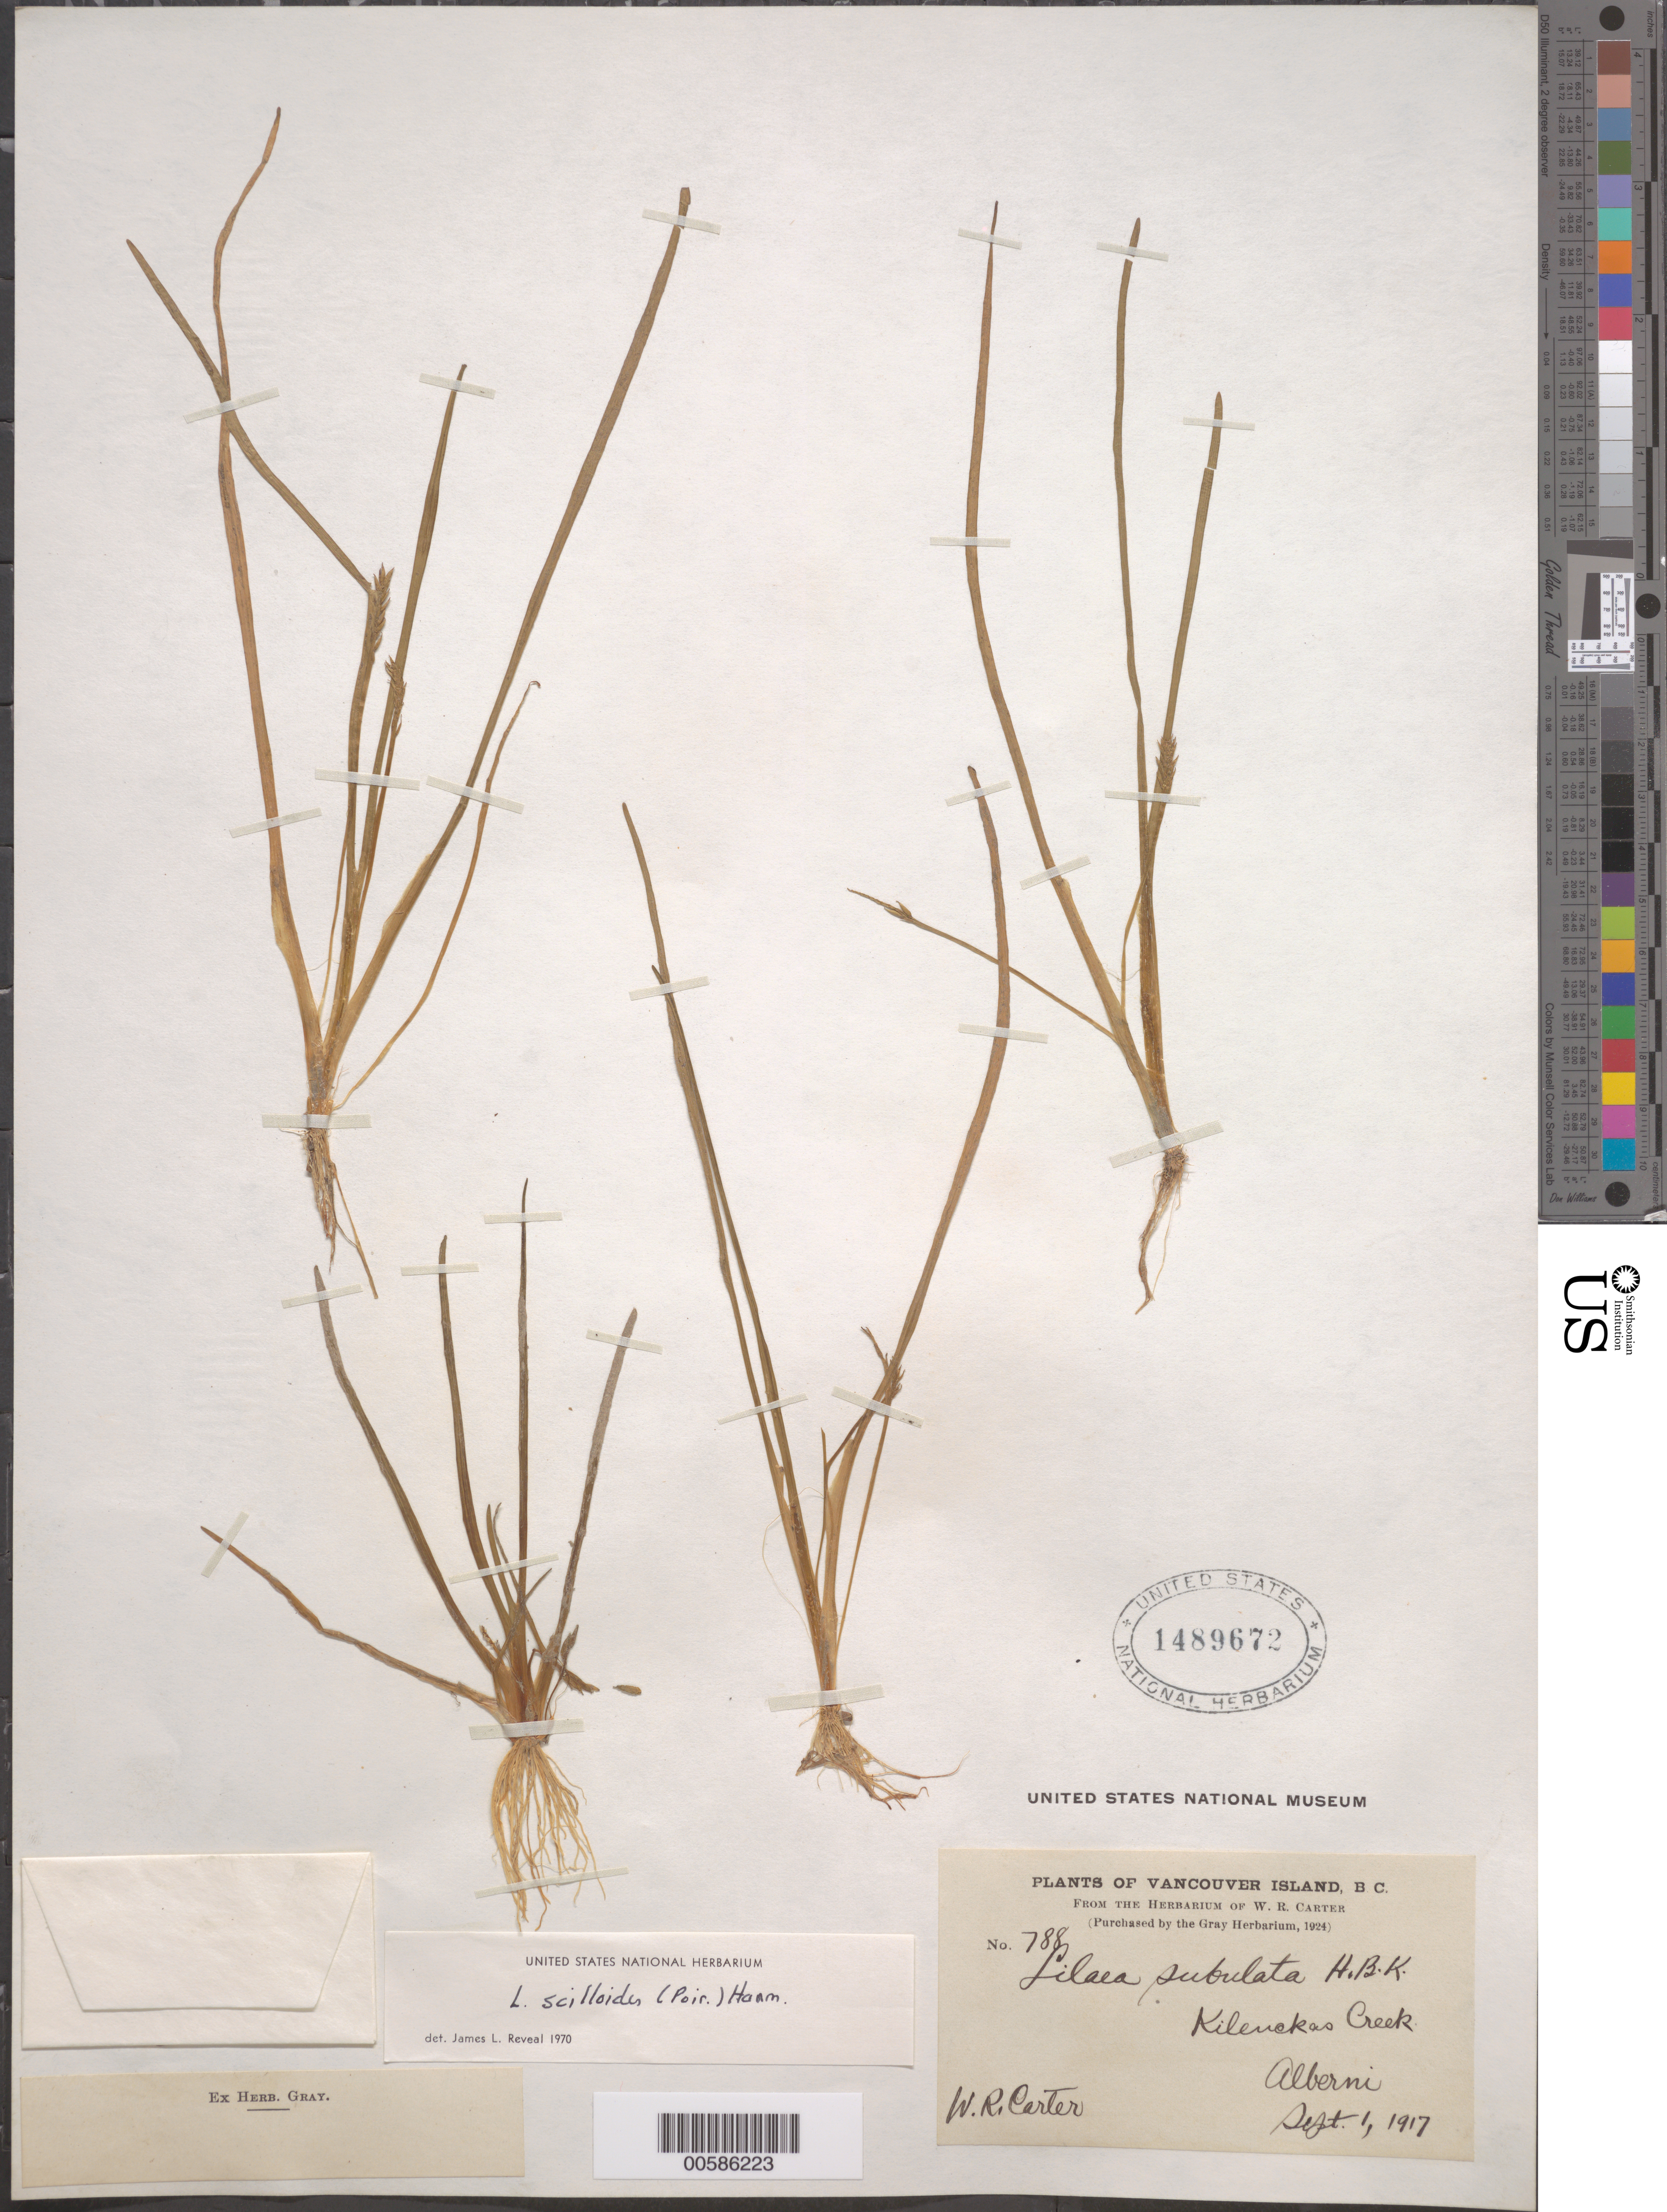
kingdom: Plantae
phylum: Tracheophyta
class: Liliopsida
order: Alismatales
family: Juncaginaceae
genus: Triglochin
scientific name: Triglochin scilloides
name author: (Poir.) Mering & Kadereit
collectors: W. R. Carter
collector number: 788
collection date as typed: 01 Sep 1917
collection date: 1917-09-01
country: Canada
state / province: British Columbia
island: Vancouver Island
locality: Kilenckas Creek, Alberni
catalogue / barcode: US 1489672